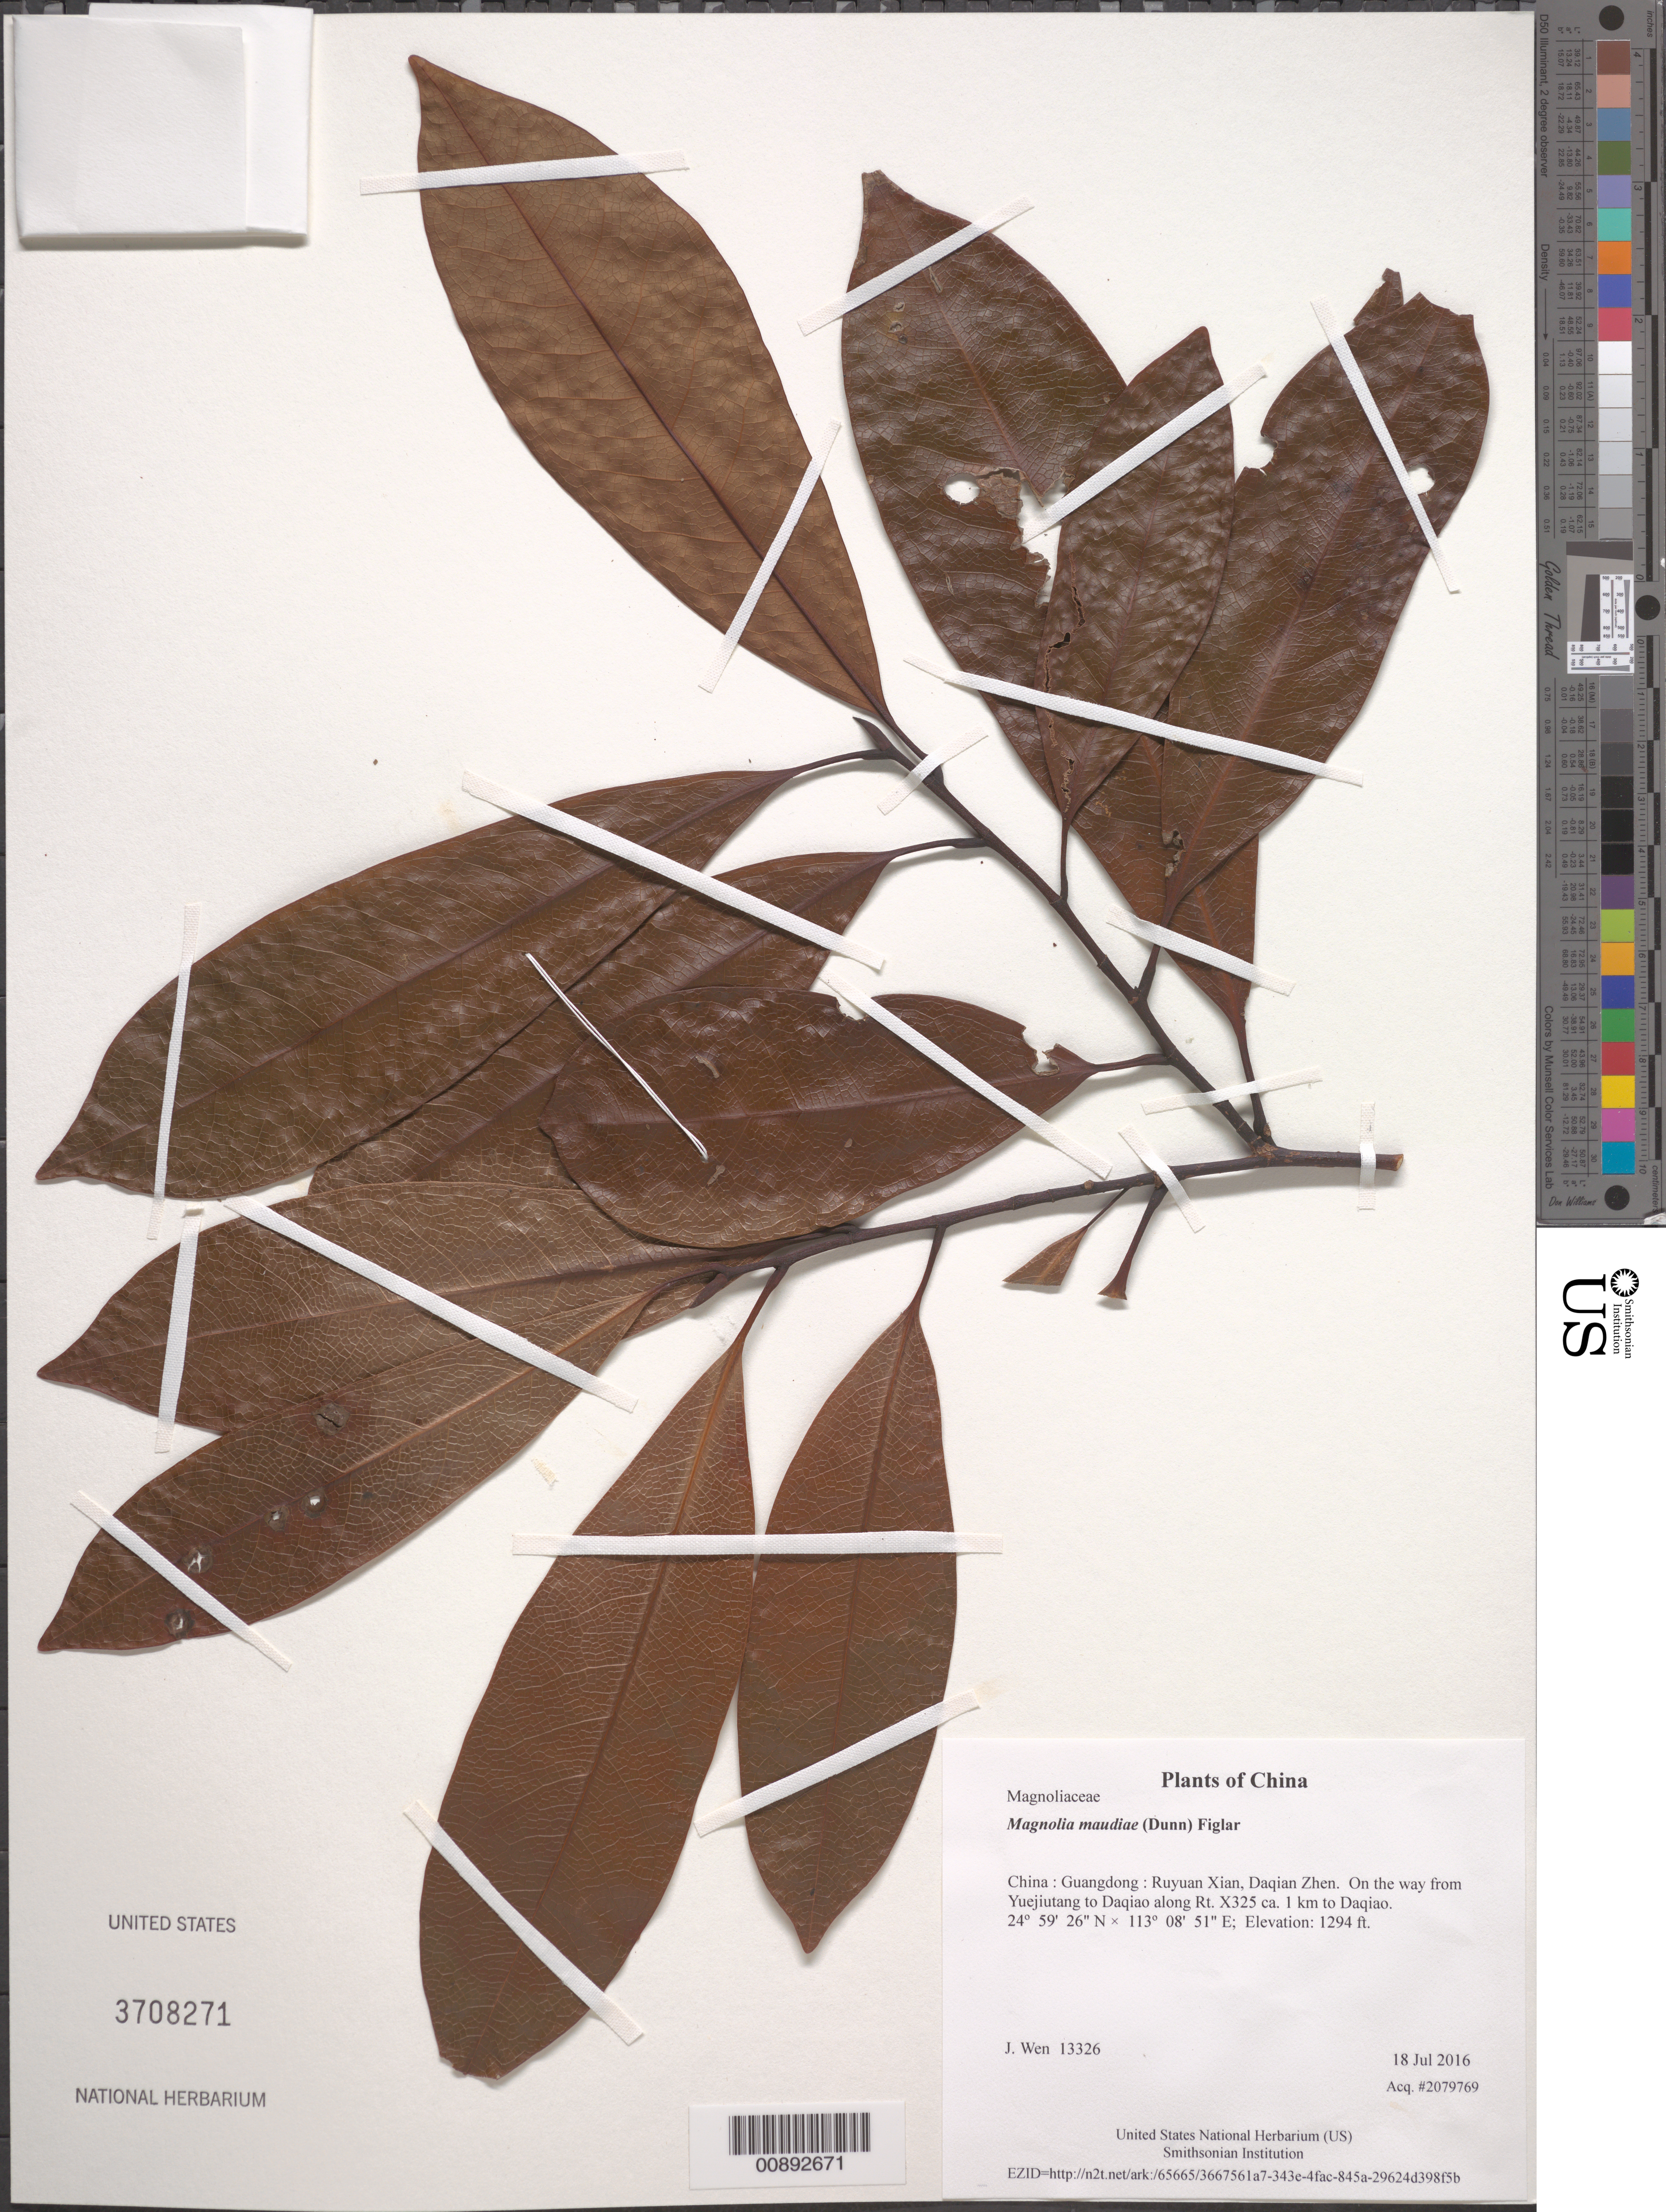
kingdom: Plantae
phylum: Tracheophyta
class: Magnoliopsida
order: Magnoliales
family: Magnoliaceae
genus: Magnolia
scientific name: Magnolia maudiae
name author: (Dunn) Figlar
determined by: Wen, Jun, (BOT), Smithsonian Institution - National Museum of Natural History (UNITED STATES)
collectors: J. Wen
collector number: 13326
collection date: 2016-07-18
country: China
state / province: Guangdong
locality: Ruyuan Xian, Daqian Zhen. On the way from Yuejiutang to Daqiao along Rt. X325 ca. 1 km to Daqiao.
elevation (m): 394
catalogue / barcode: US 3708271